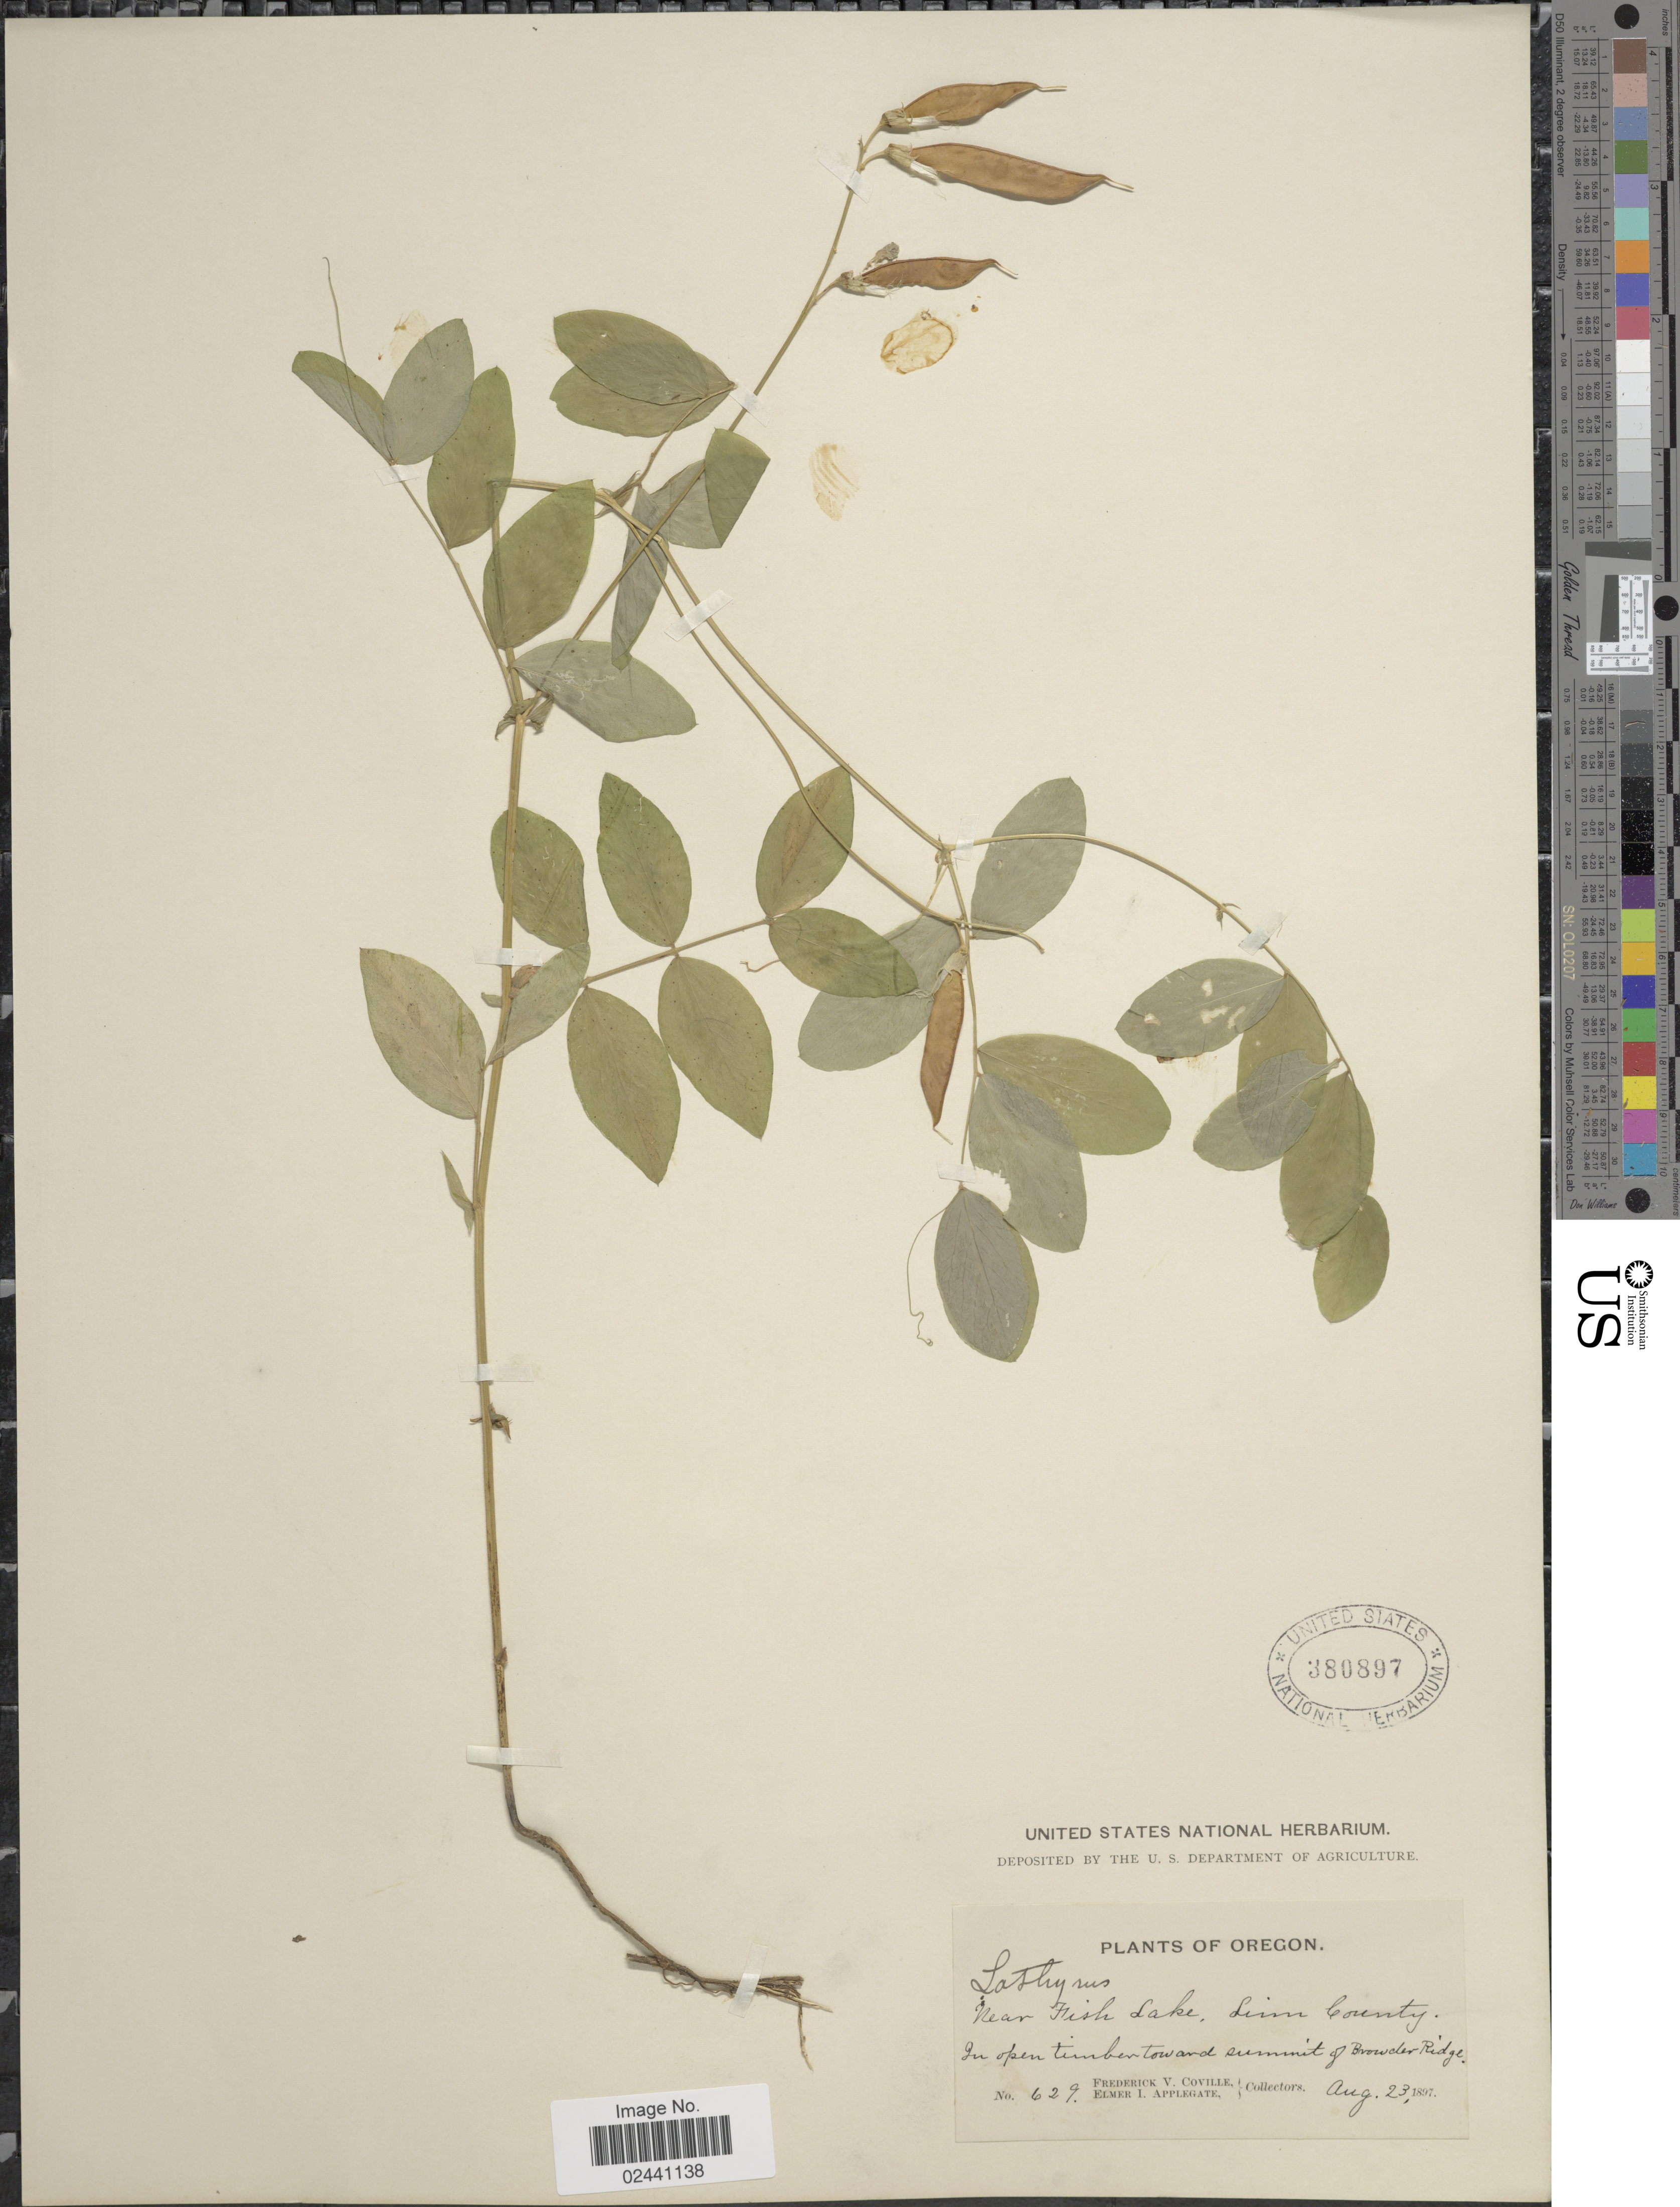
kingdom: Plantae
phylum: Tracheophyta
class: Magnoliopsida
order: Fabales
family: Fabaceae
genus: Lathyrus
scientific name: Lathyrus nevadensis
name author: S. Watson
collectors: F. V. Coville & E. I. Applegate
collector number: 629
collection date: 1897-08-23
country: United States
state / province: Oregon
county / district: Linn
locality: Near Fish Lake, Linn County, In open timber toward summit of Browder Ridge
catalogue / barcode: US 380897